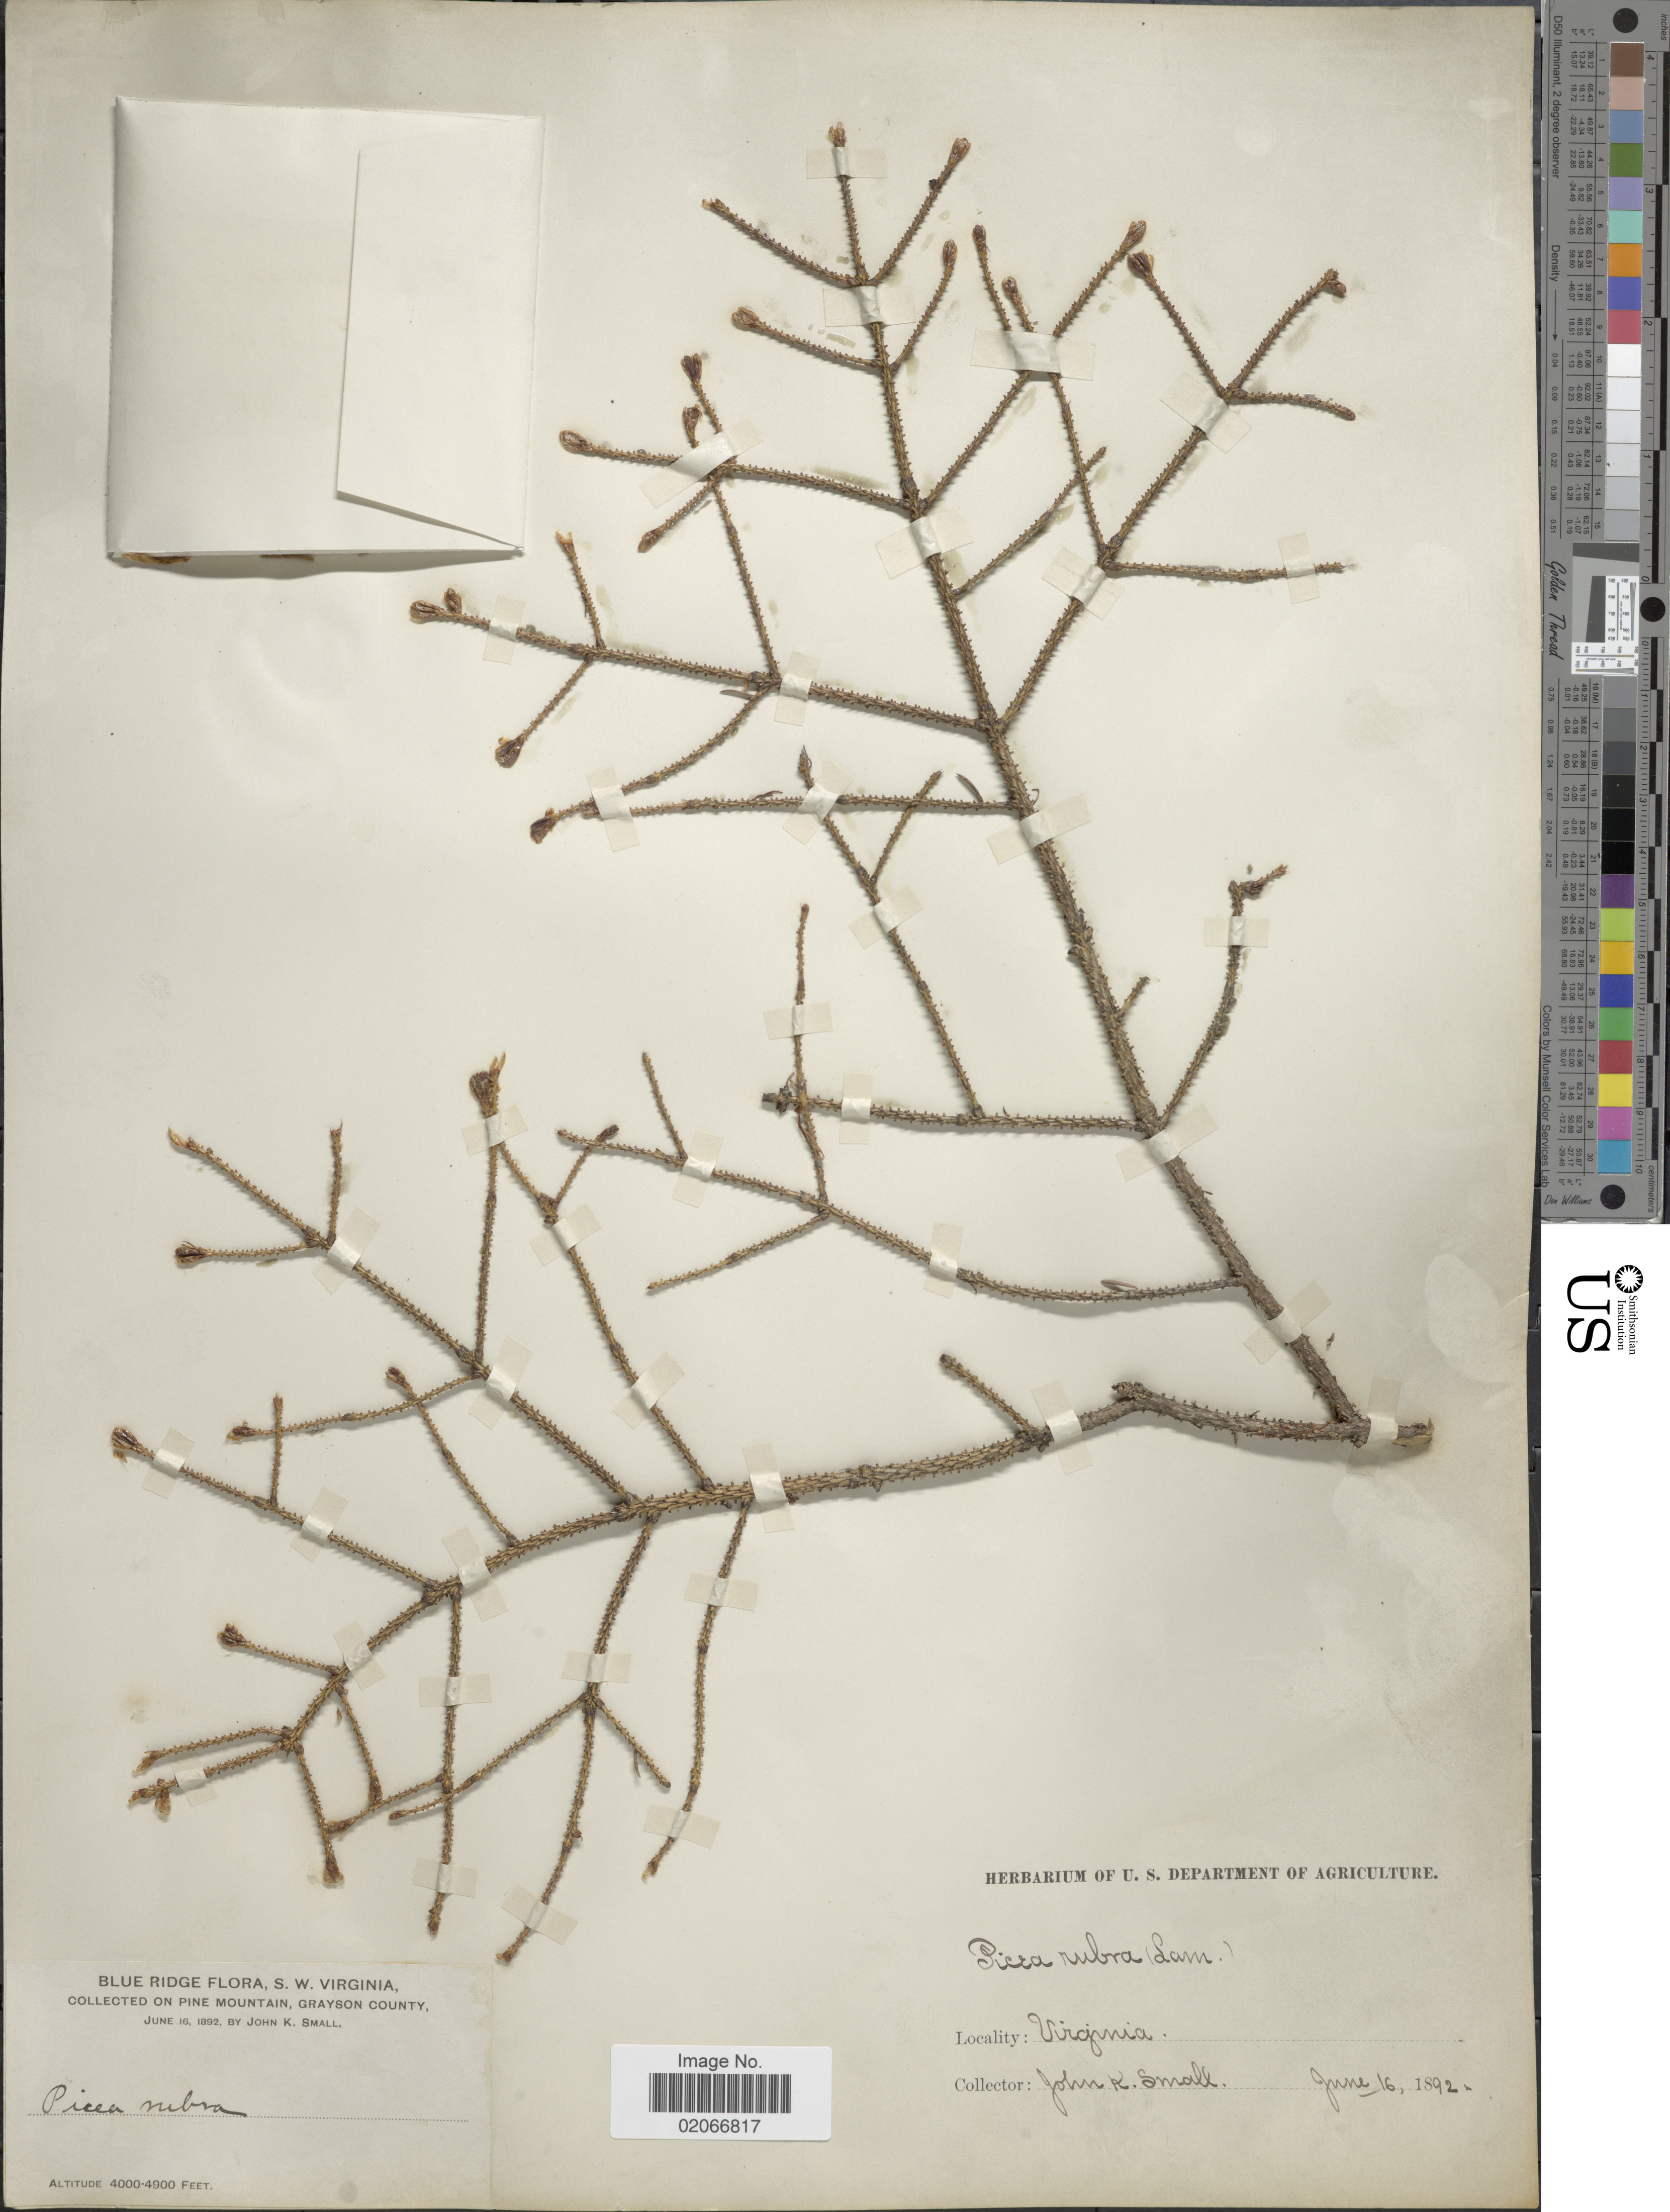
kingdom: Plantae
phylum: Tracheophyta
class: Pinopsida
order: Pinales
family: Pinaceae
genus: Picea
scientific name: Picea rubens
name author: Sarg.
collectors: J. K. Small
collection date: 1892-06-16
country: United States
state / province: Virginia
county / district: Grayson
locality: Blue Ridge, S.W. Virginia, Pine Mountain, Grayson County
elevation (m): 1219